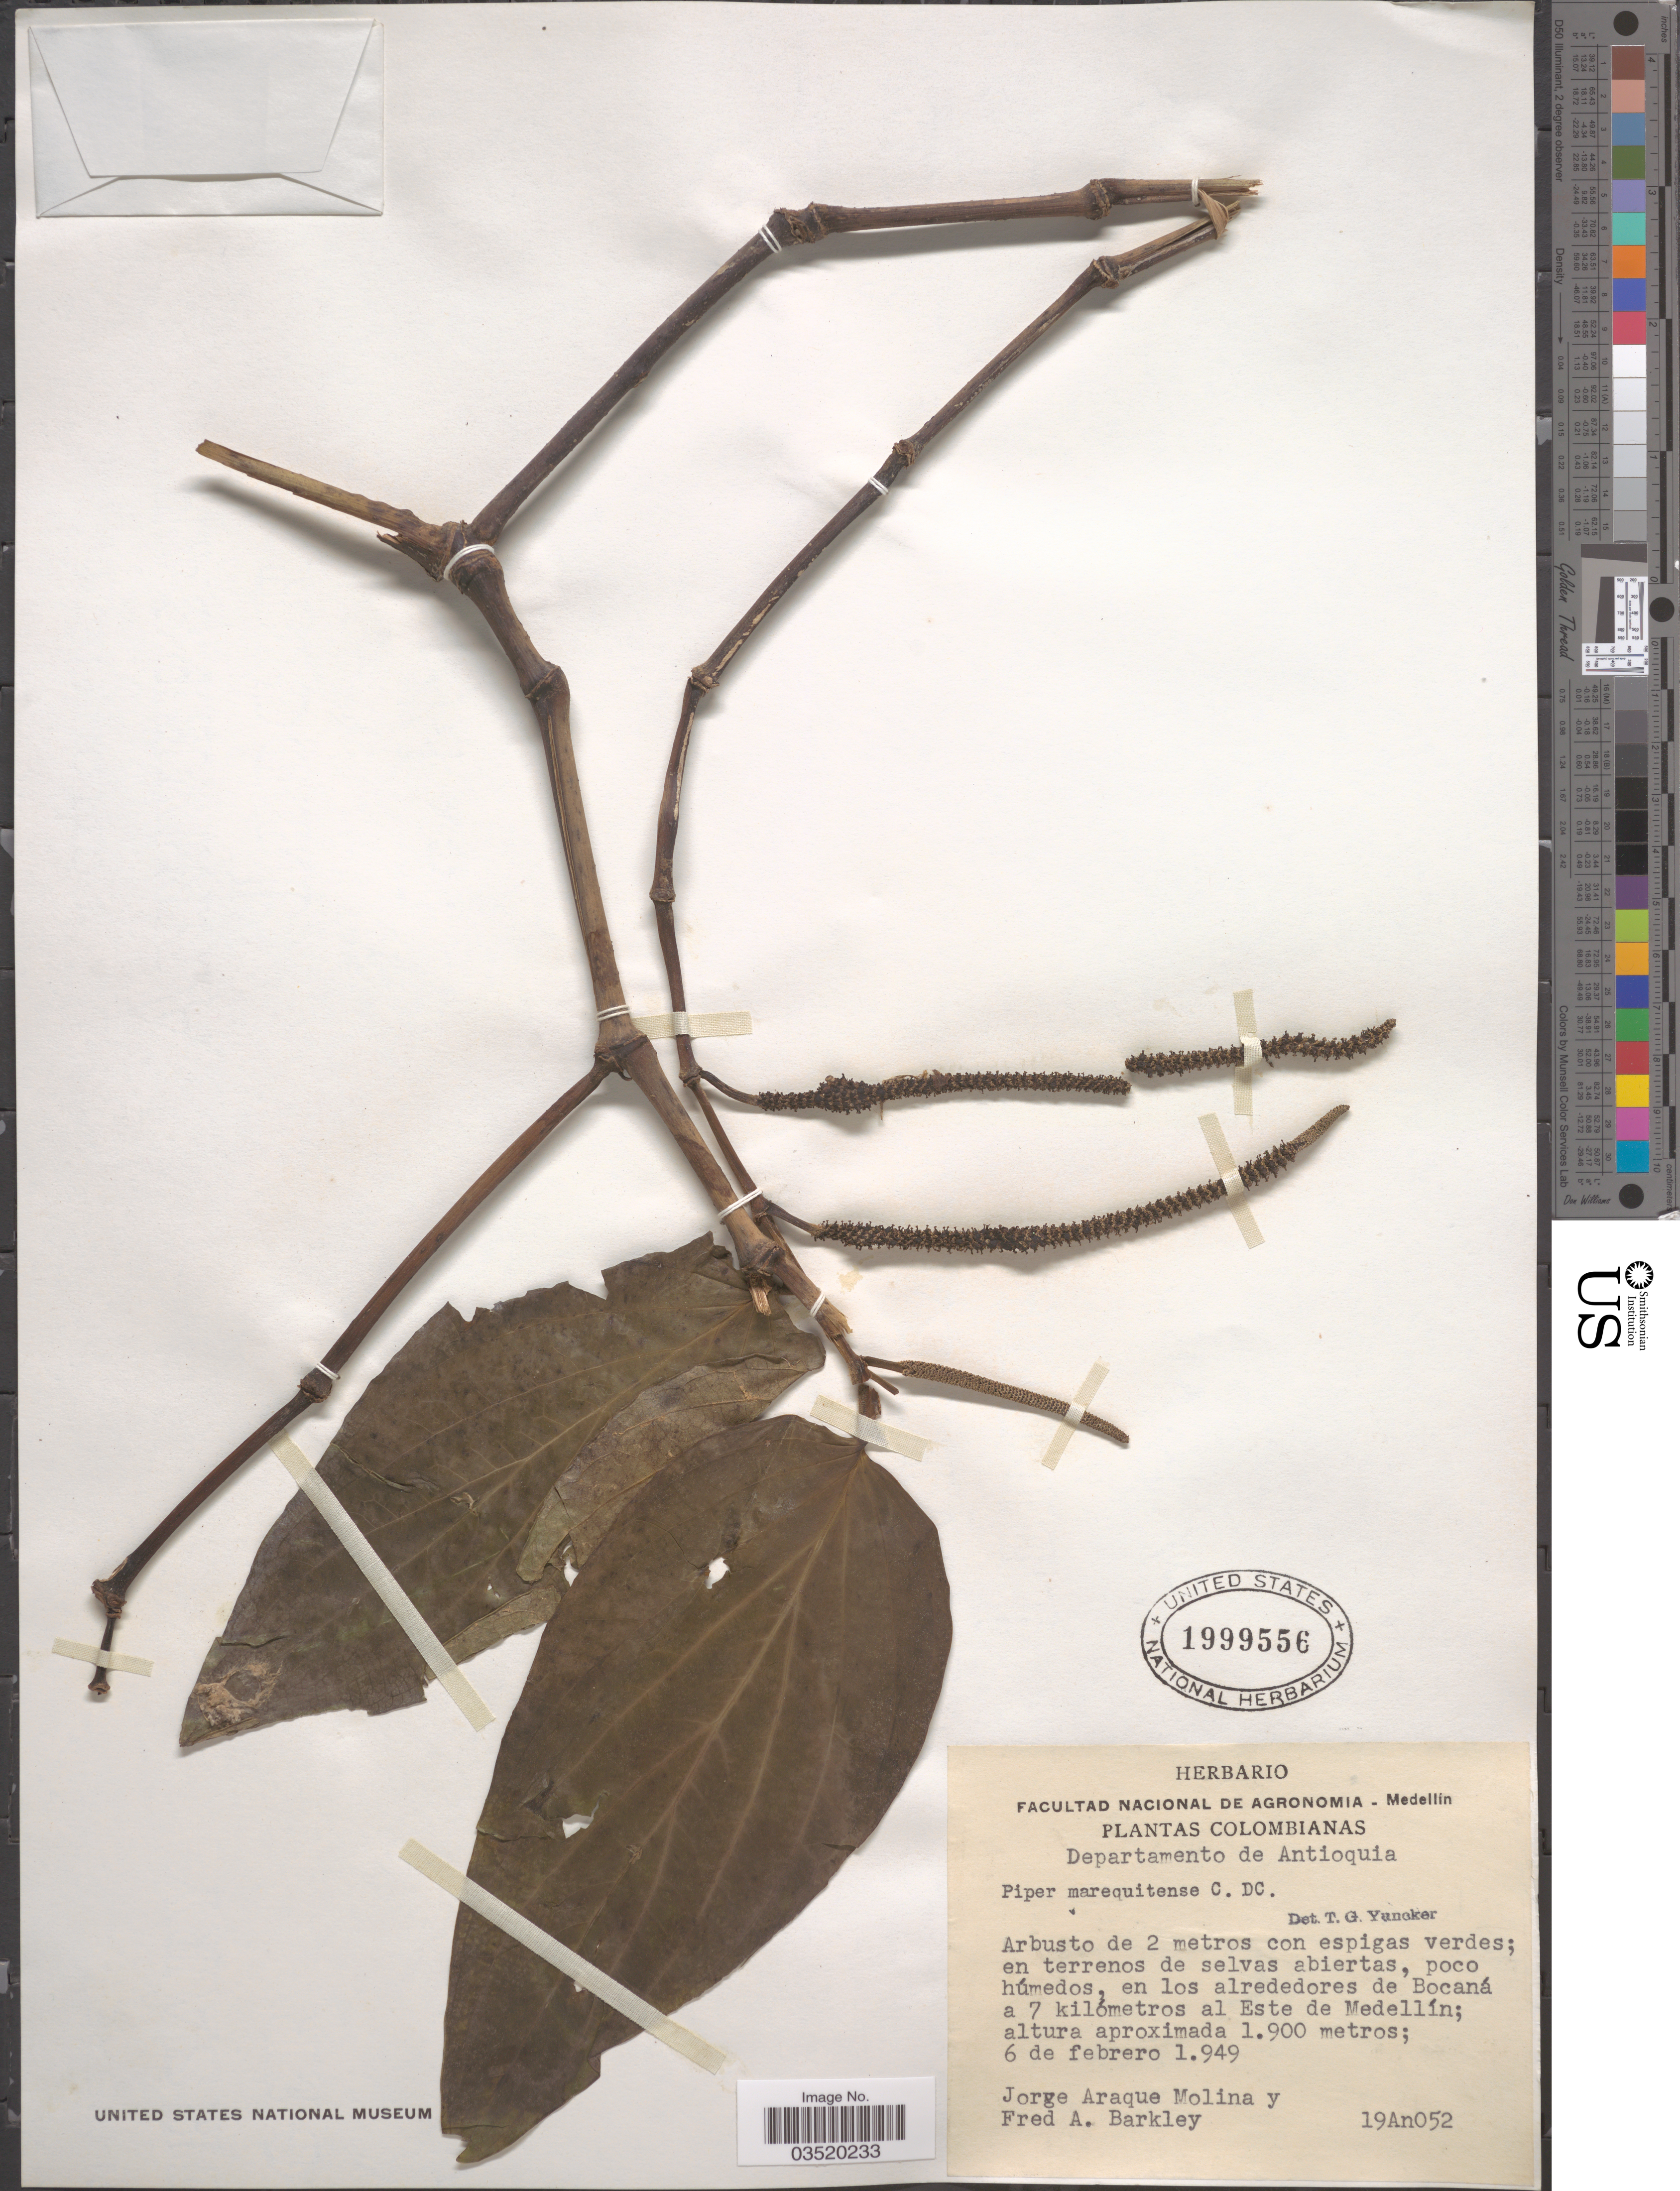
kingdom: Plantae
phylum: Tracheophyta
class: Magnoliopsida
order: Piperales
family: Piperaceae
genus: Piper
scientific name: Piper marequitense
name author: C. DC.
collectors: J. Araque Molina & F. A. Barkley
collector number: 19An052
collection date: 1949-02-06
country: Colombia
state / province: Antioquia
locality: Departamento de Antioquia. En los alrededores de Bocaná a 7 kilómetros al Este de Medellín.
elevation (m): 1900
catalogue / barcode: US 1999556